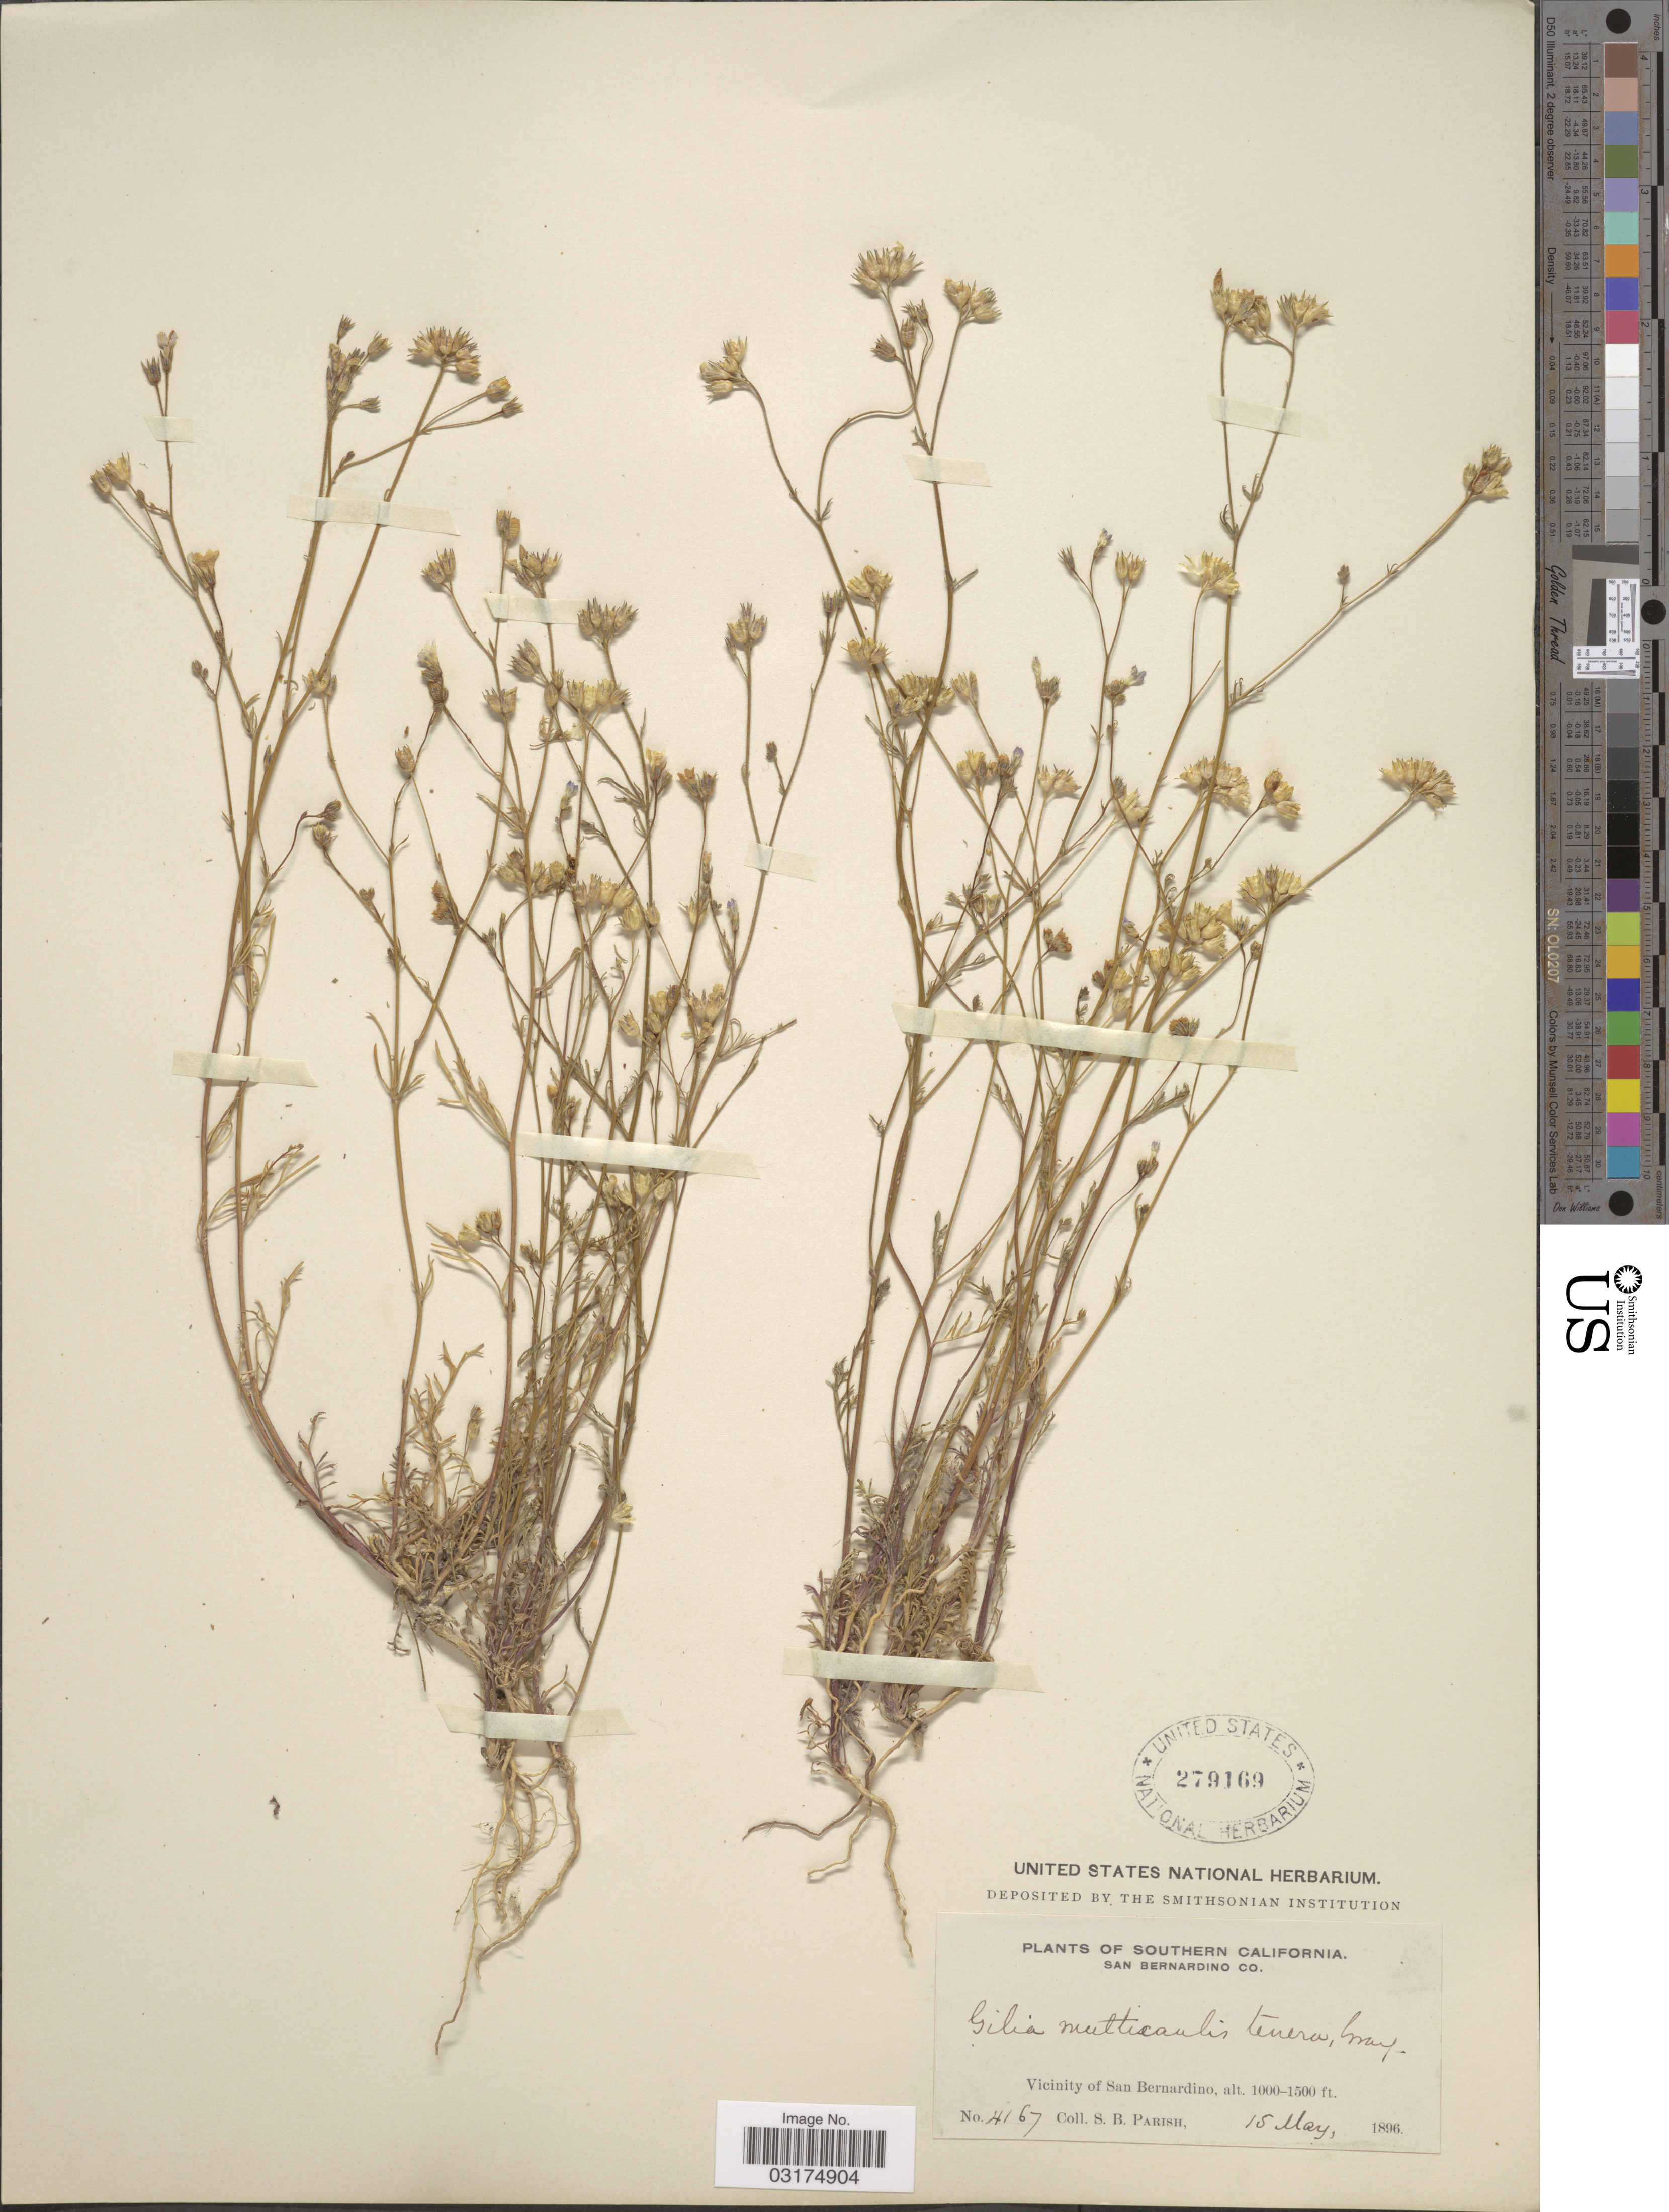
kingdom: Plantae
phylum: Tracheophyta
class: Magnoliopsida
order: Ericales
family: Polemoniaceae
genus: Gilia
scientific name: Gilia angelensis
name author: V.E. Grant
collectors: S. B. Parish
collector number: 4167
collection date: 1896-05-15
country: United States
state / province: California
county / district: San Bernardino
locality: Southern California. San Bernardino Co. Vicinity of San Bernardino.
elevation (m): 305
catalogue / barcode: US 279169